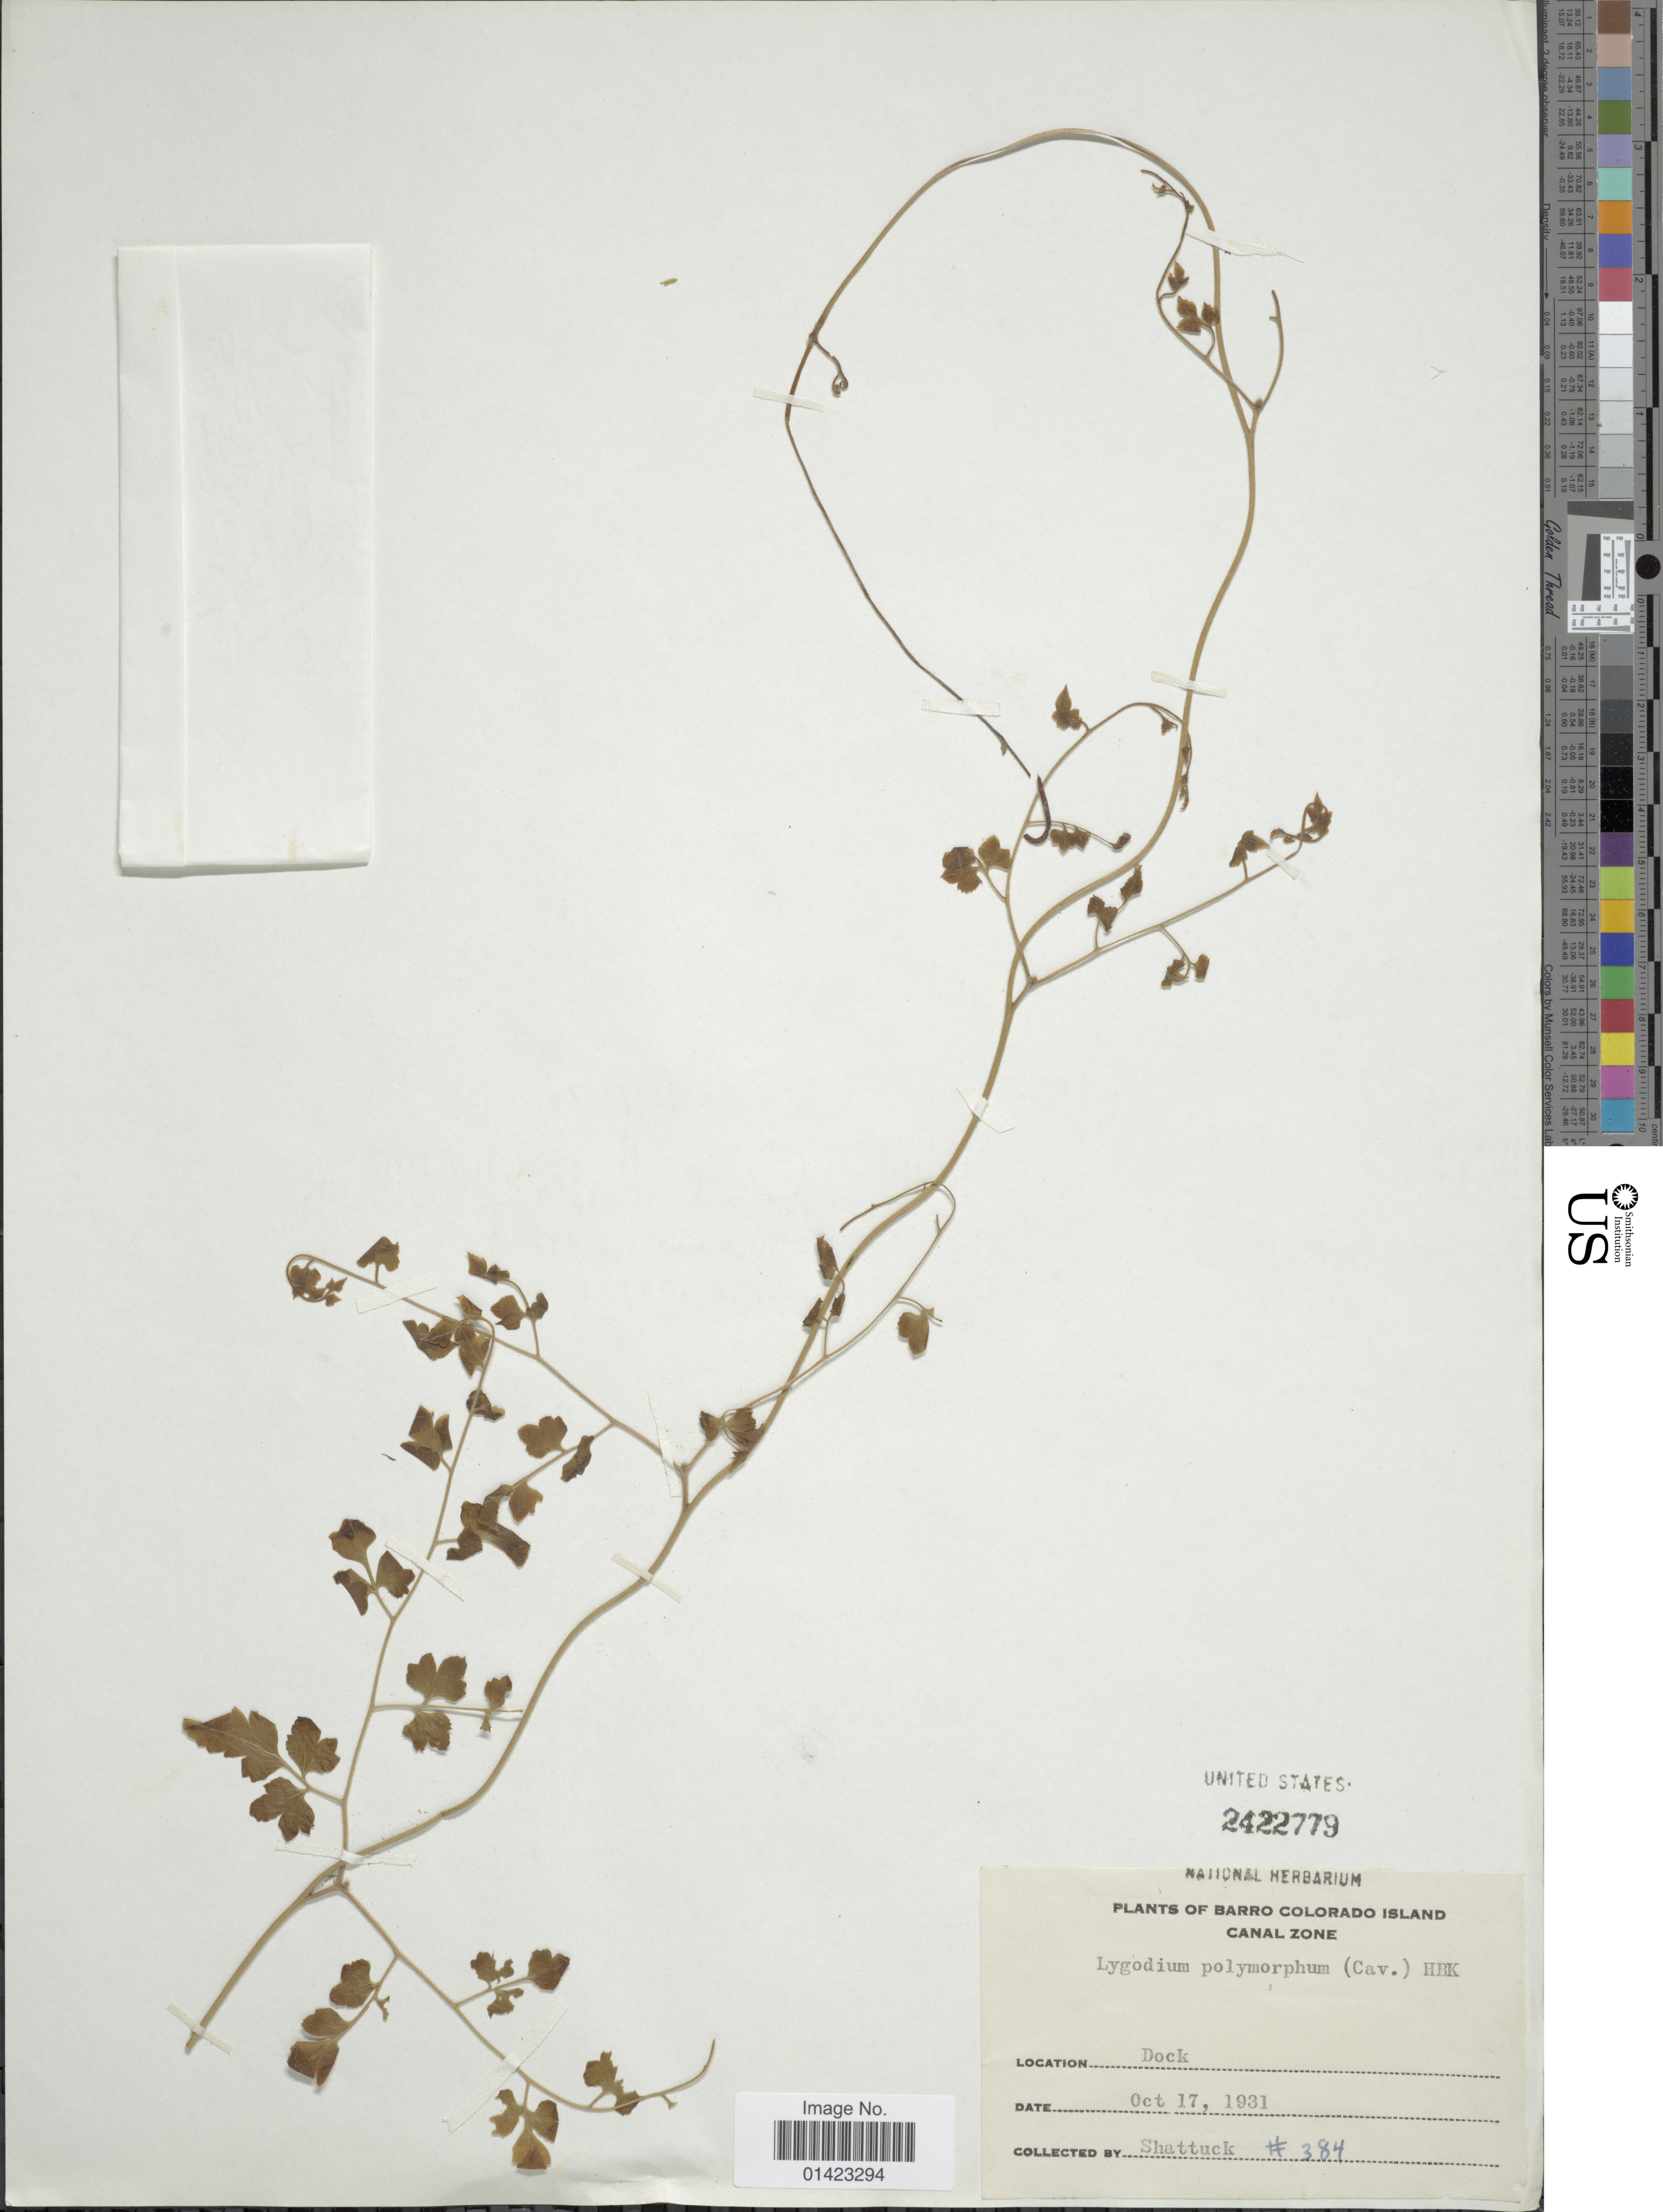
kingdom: Plantae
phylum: Tracheophyta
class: Polypodiopsida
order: Schizaeales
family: Lygodiaceae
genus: Lygodium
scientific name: Lygodium venustum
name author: Sw.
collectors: Shattuck, --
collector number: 384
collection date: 1931-10-17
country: Panama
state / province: Panamá Oeste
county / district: Canal Zone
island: Barro Colorado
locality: Barro Colorado Island, Canal Zone, Dock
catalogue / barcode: US 2422779